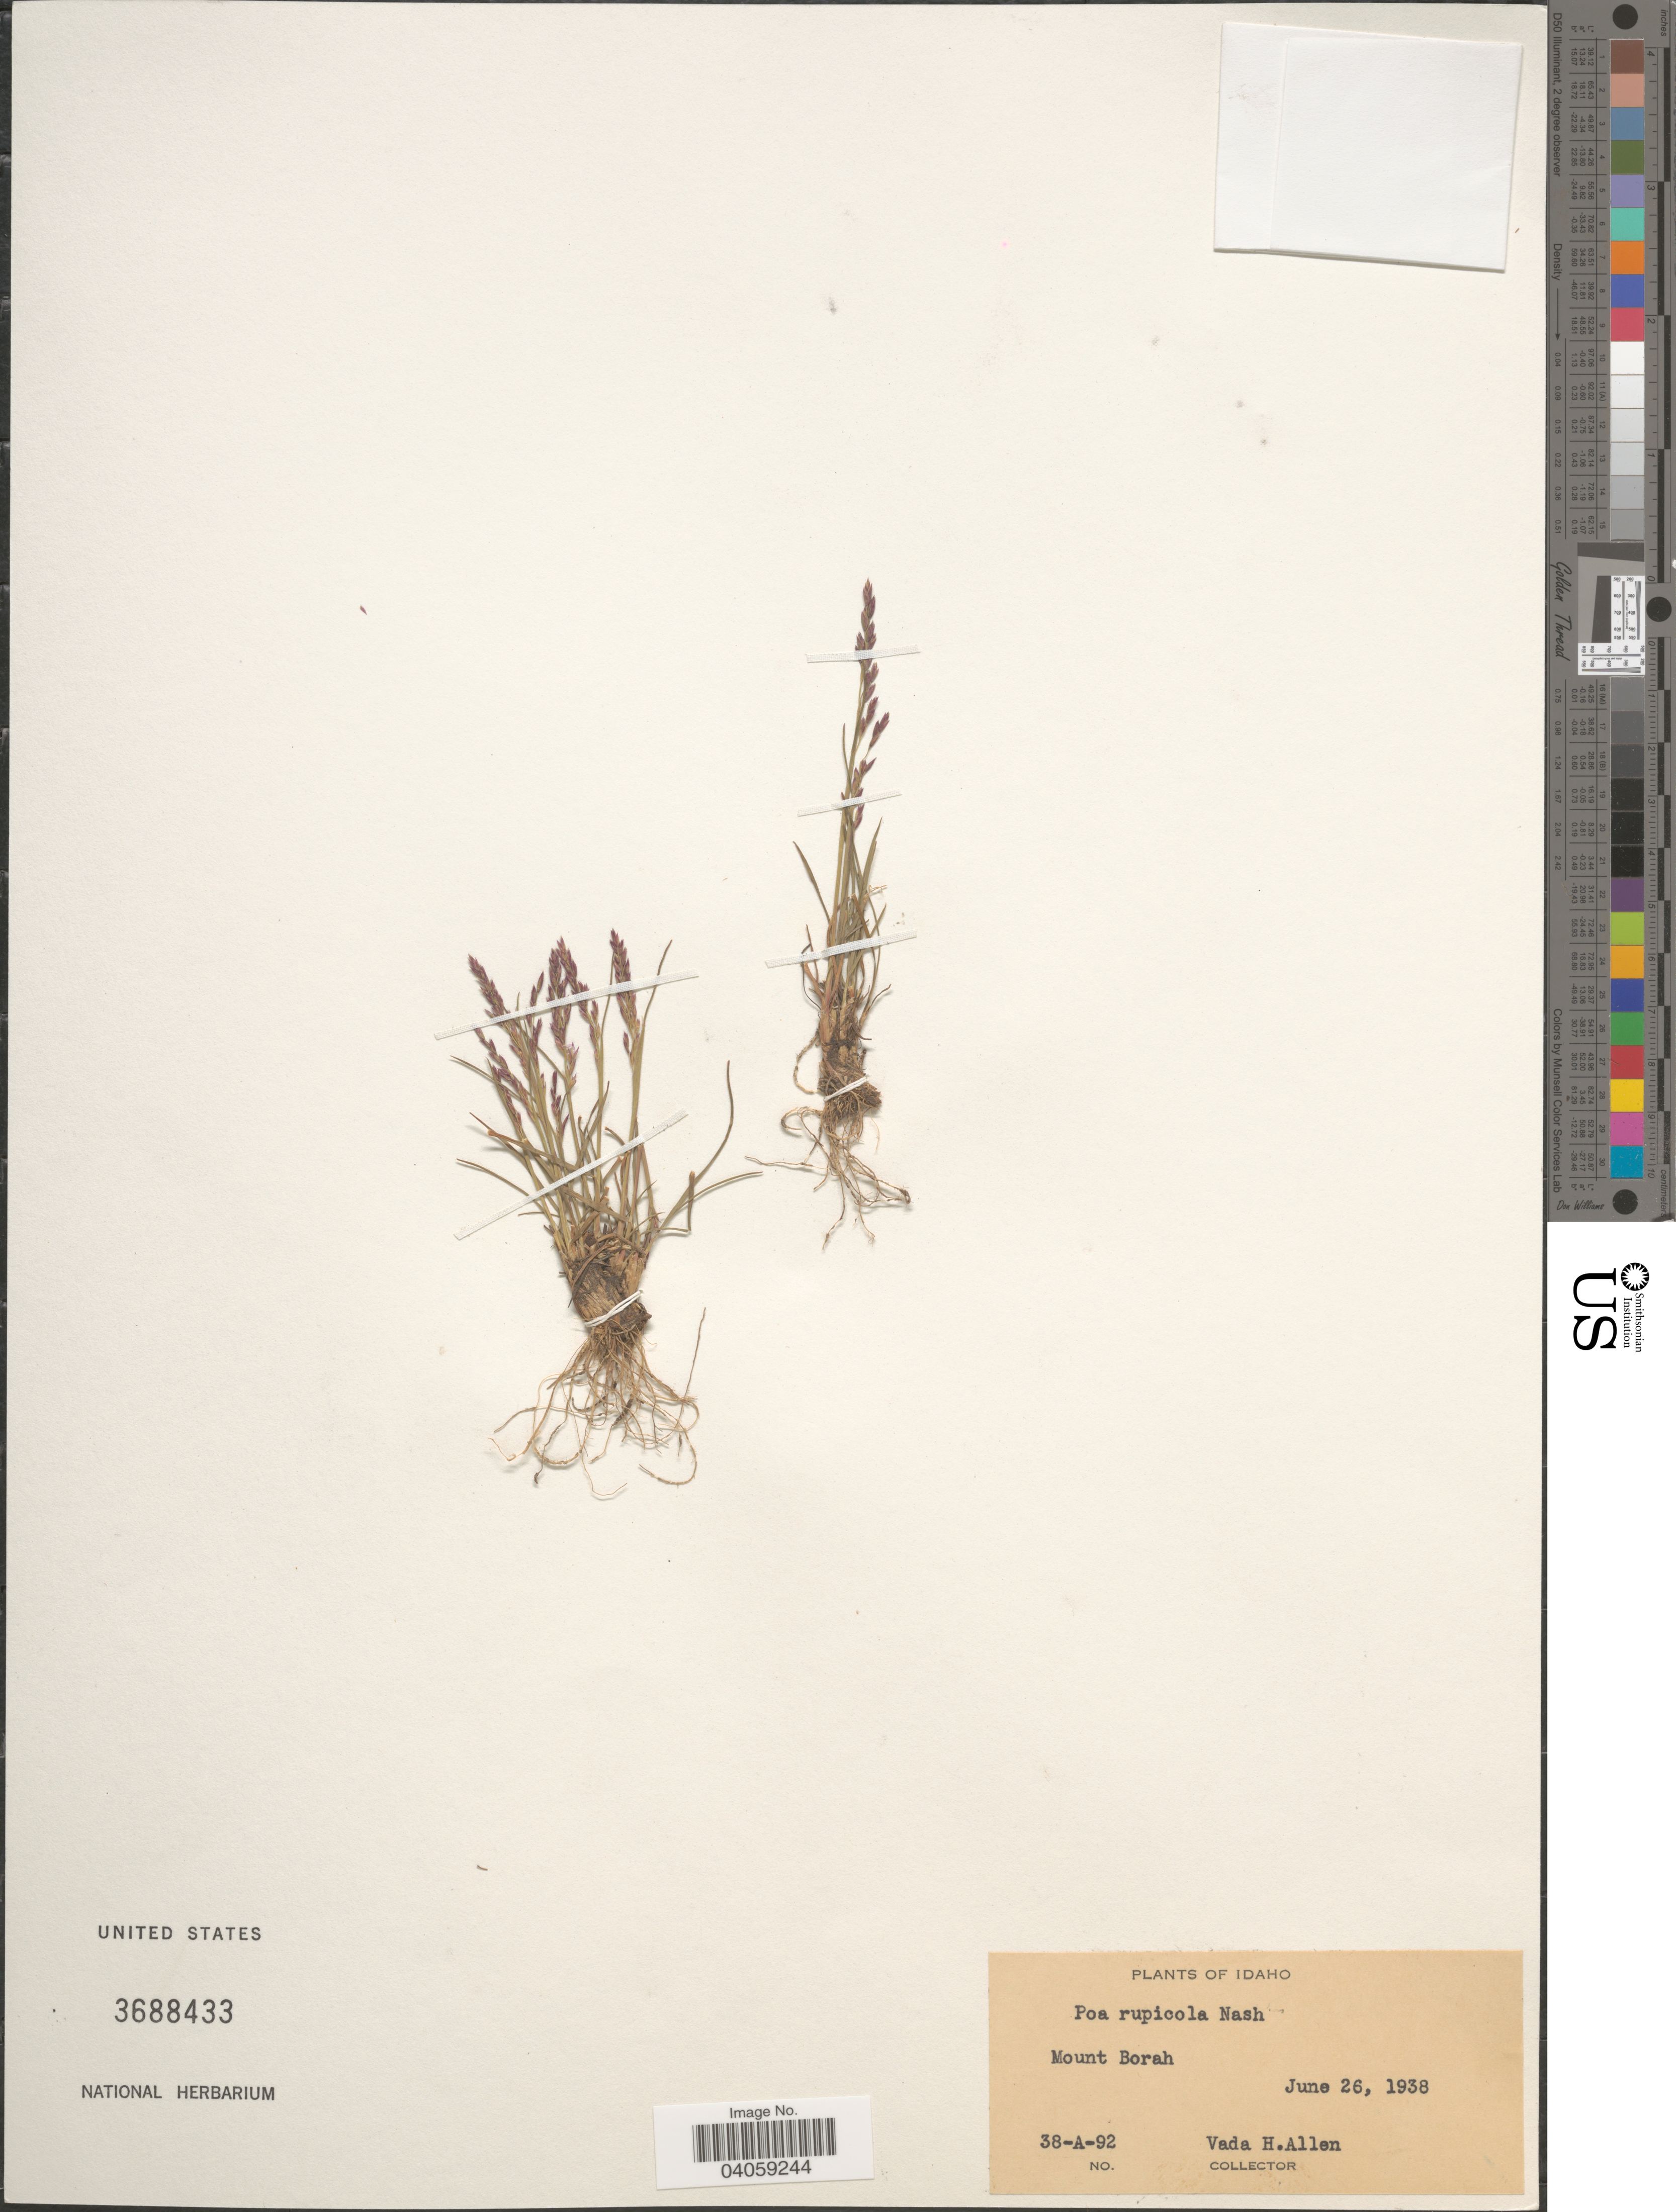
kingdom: Plantae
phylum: Tracheophyta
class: Liliopsida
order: Poales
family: Poaceae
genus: Poa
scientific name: Poa glauca subsp. rupicola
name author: (Nash) W.A. Weber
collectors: V. Allen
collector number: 38-A-92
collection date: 1938-06-26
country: United States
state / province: Idaho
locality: Mount Borah.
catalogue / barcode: US 3688433